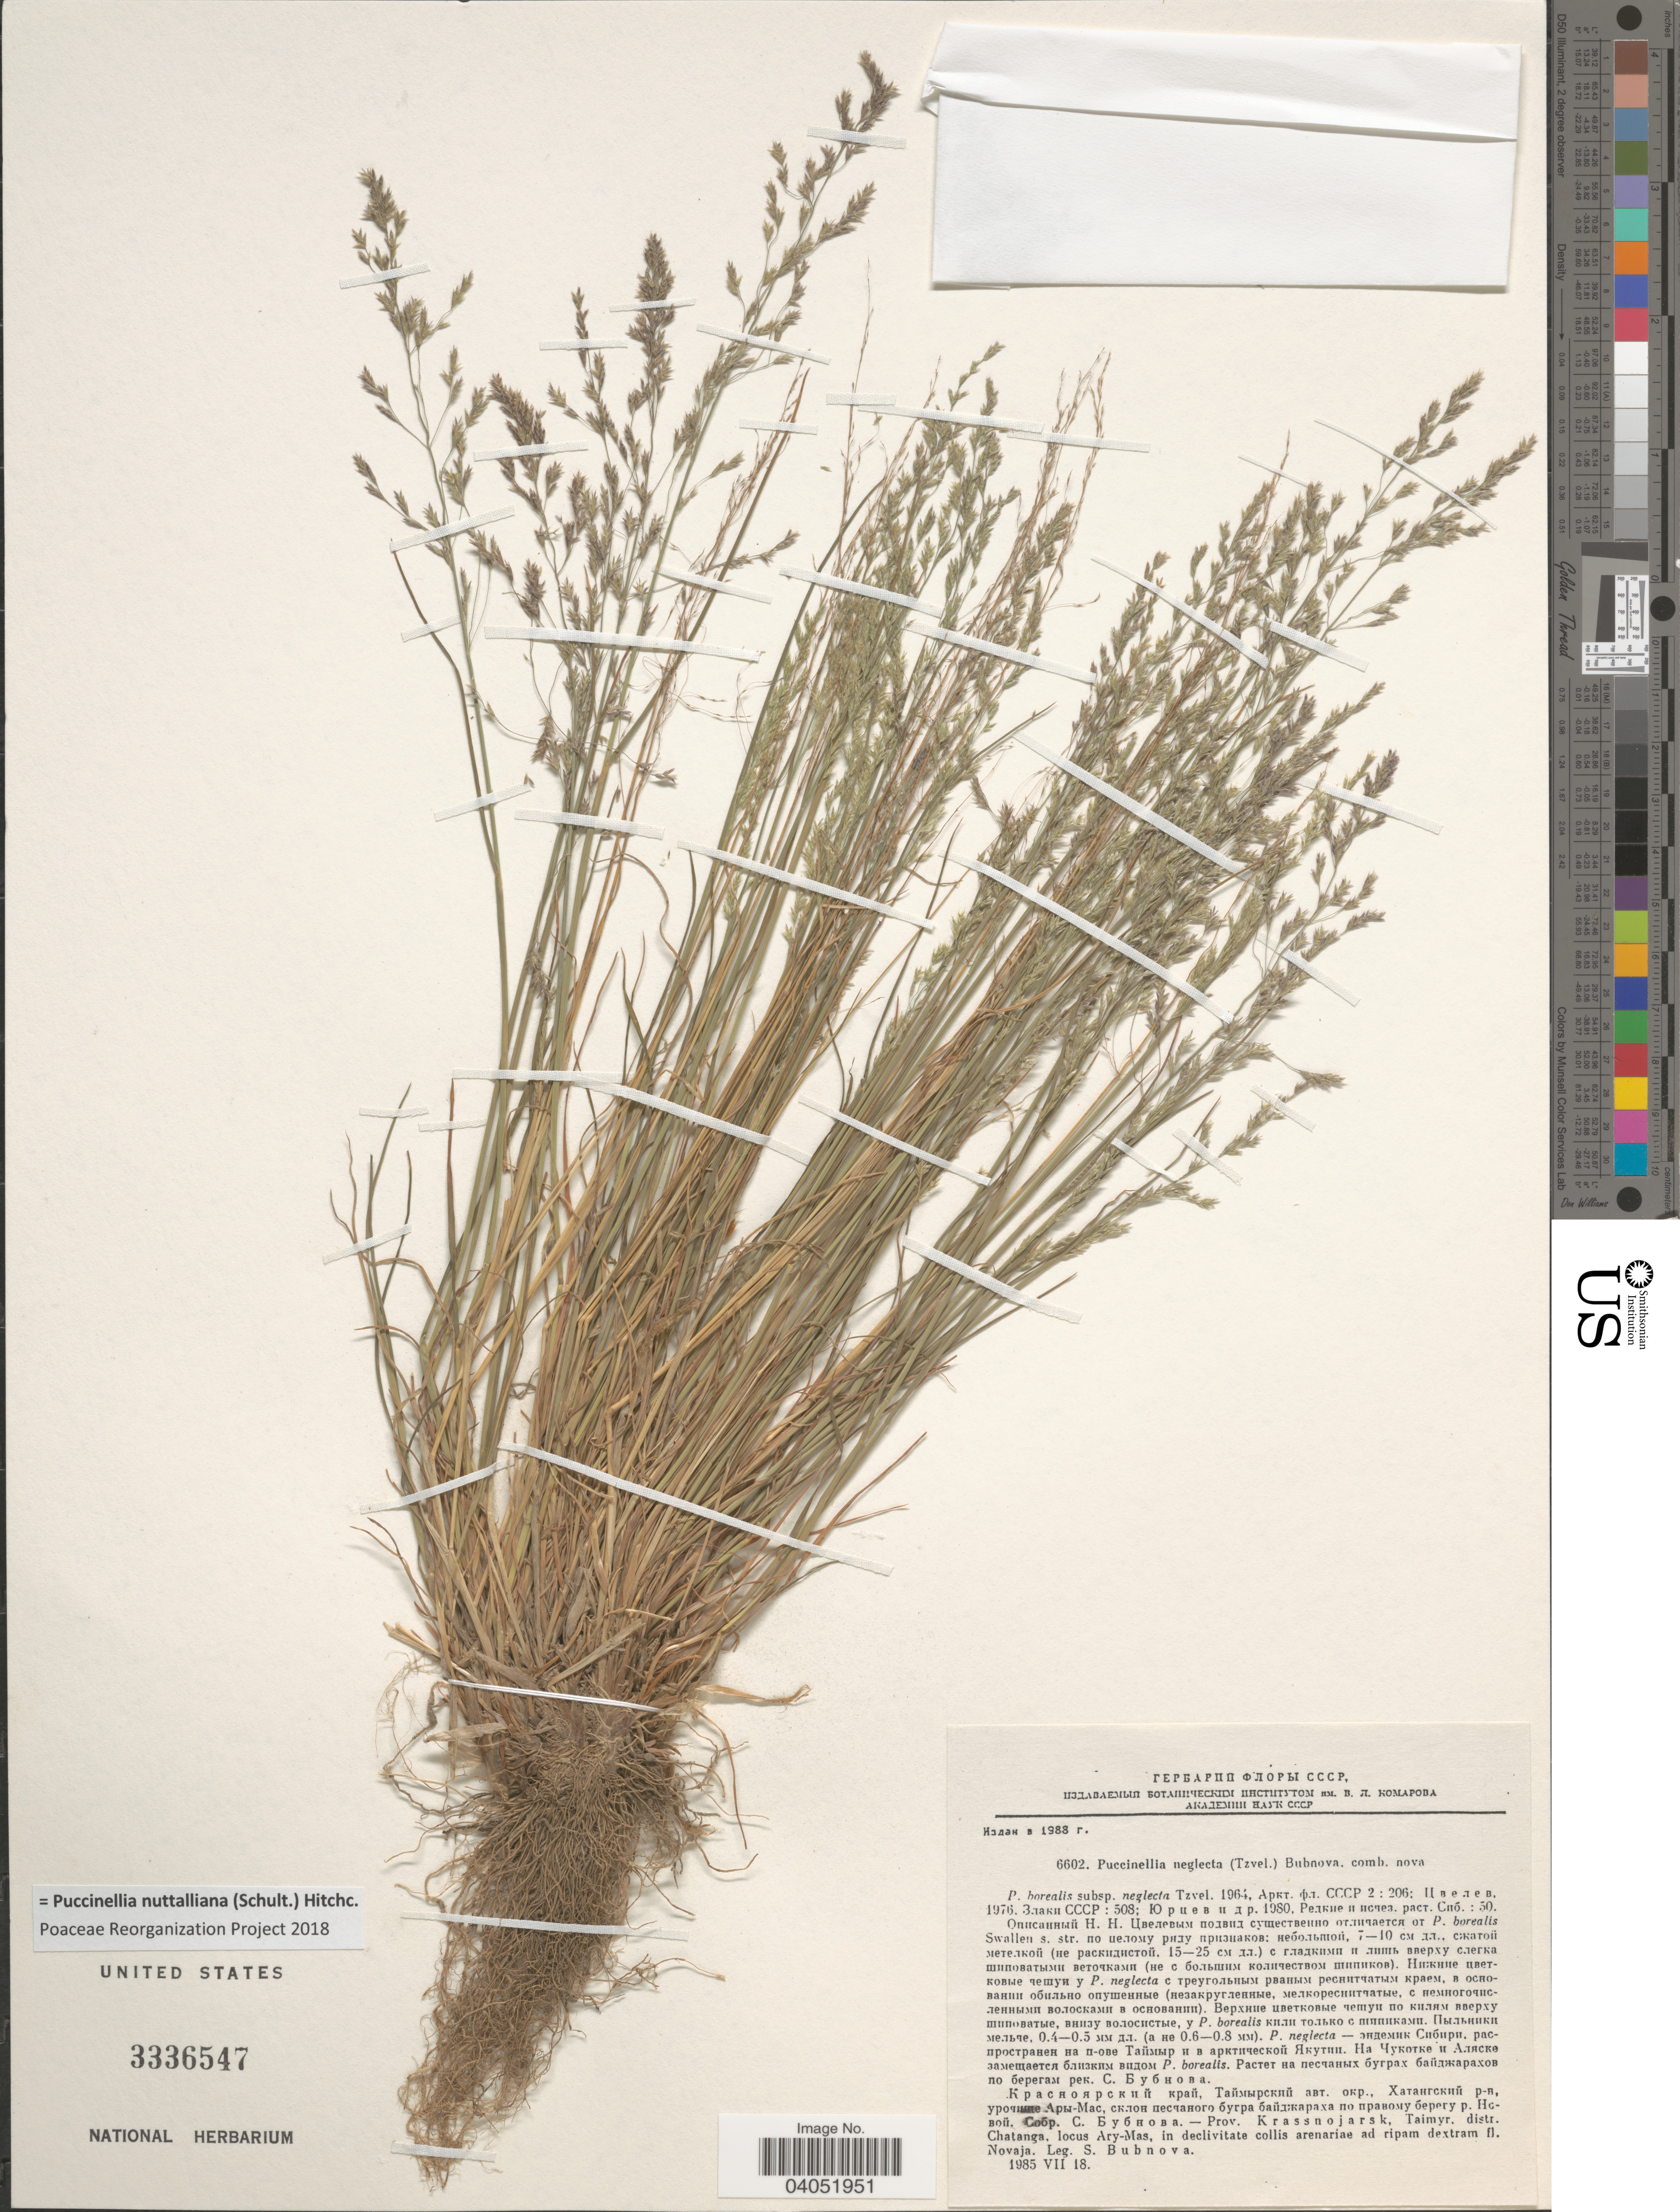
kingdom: Plantae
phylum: Tracheophyta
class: Liliopsida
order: Poales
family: Poaceae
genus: Puccinellia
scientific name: Puccinellia nuttalliana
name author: (Schult.) Hitchc.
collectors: S. Bubnova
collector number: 6602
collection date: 1985-07-18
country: Russian Federation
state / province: Krasnoyarsk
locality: Prov. Krassnojarsk. Taimyr, distr. Chatanga, locus Ary-Mas, in declivitate collis arenariae ad ripam dextram fl. Novaja.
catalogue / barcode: US 3336547